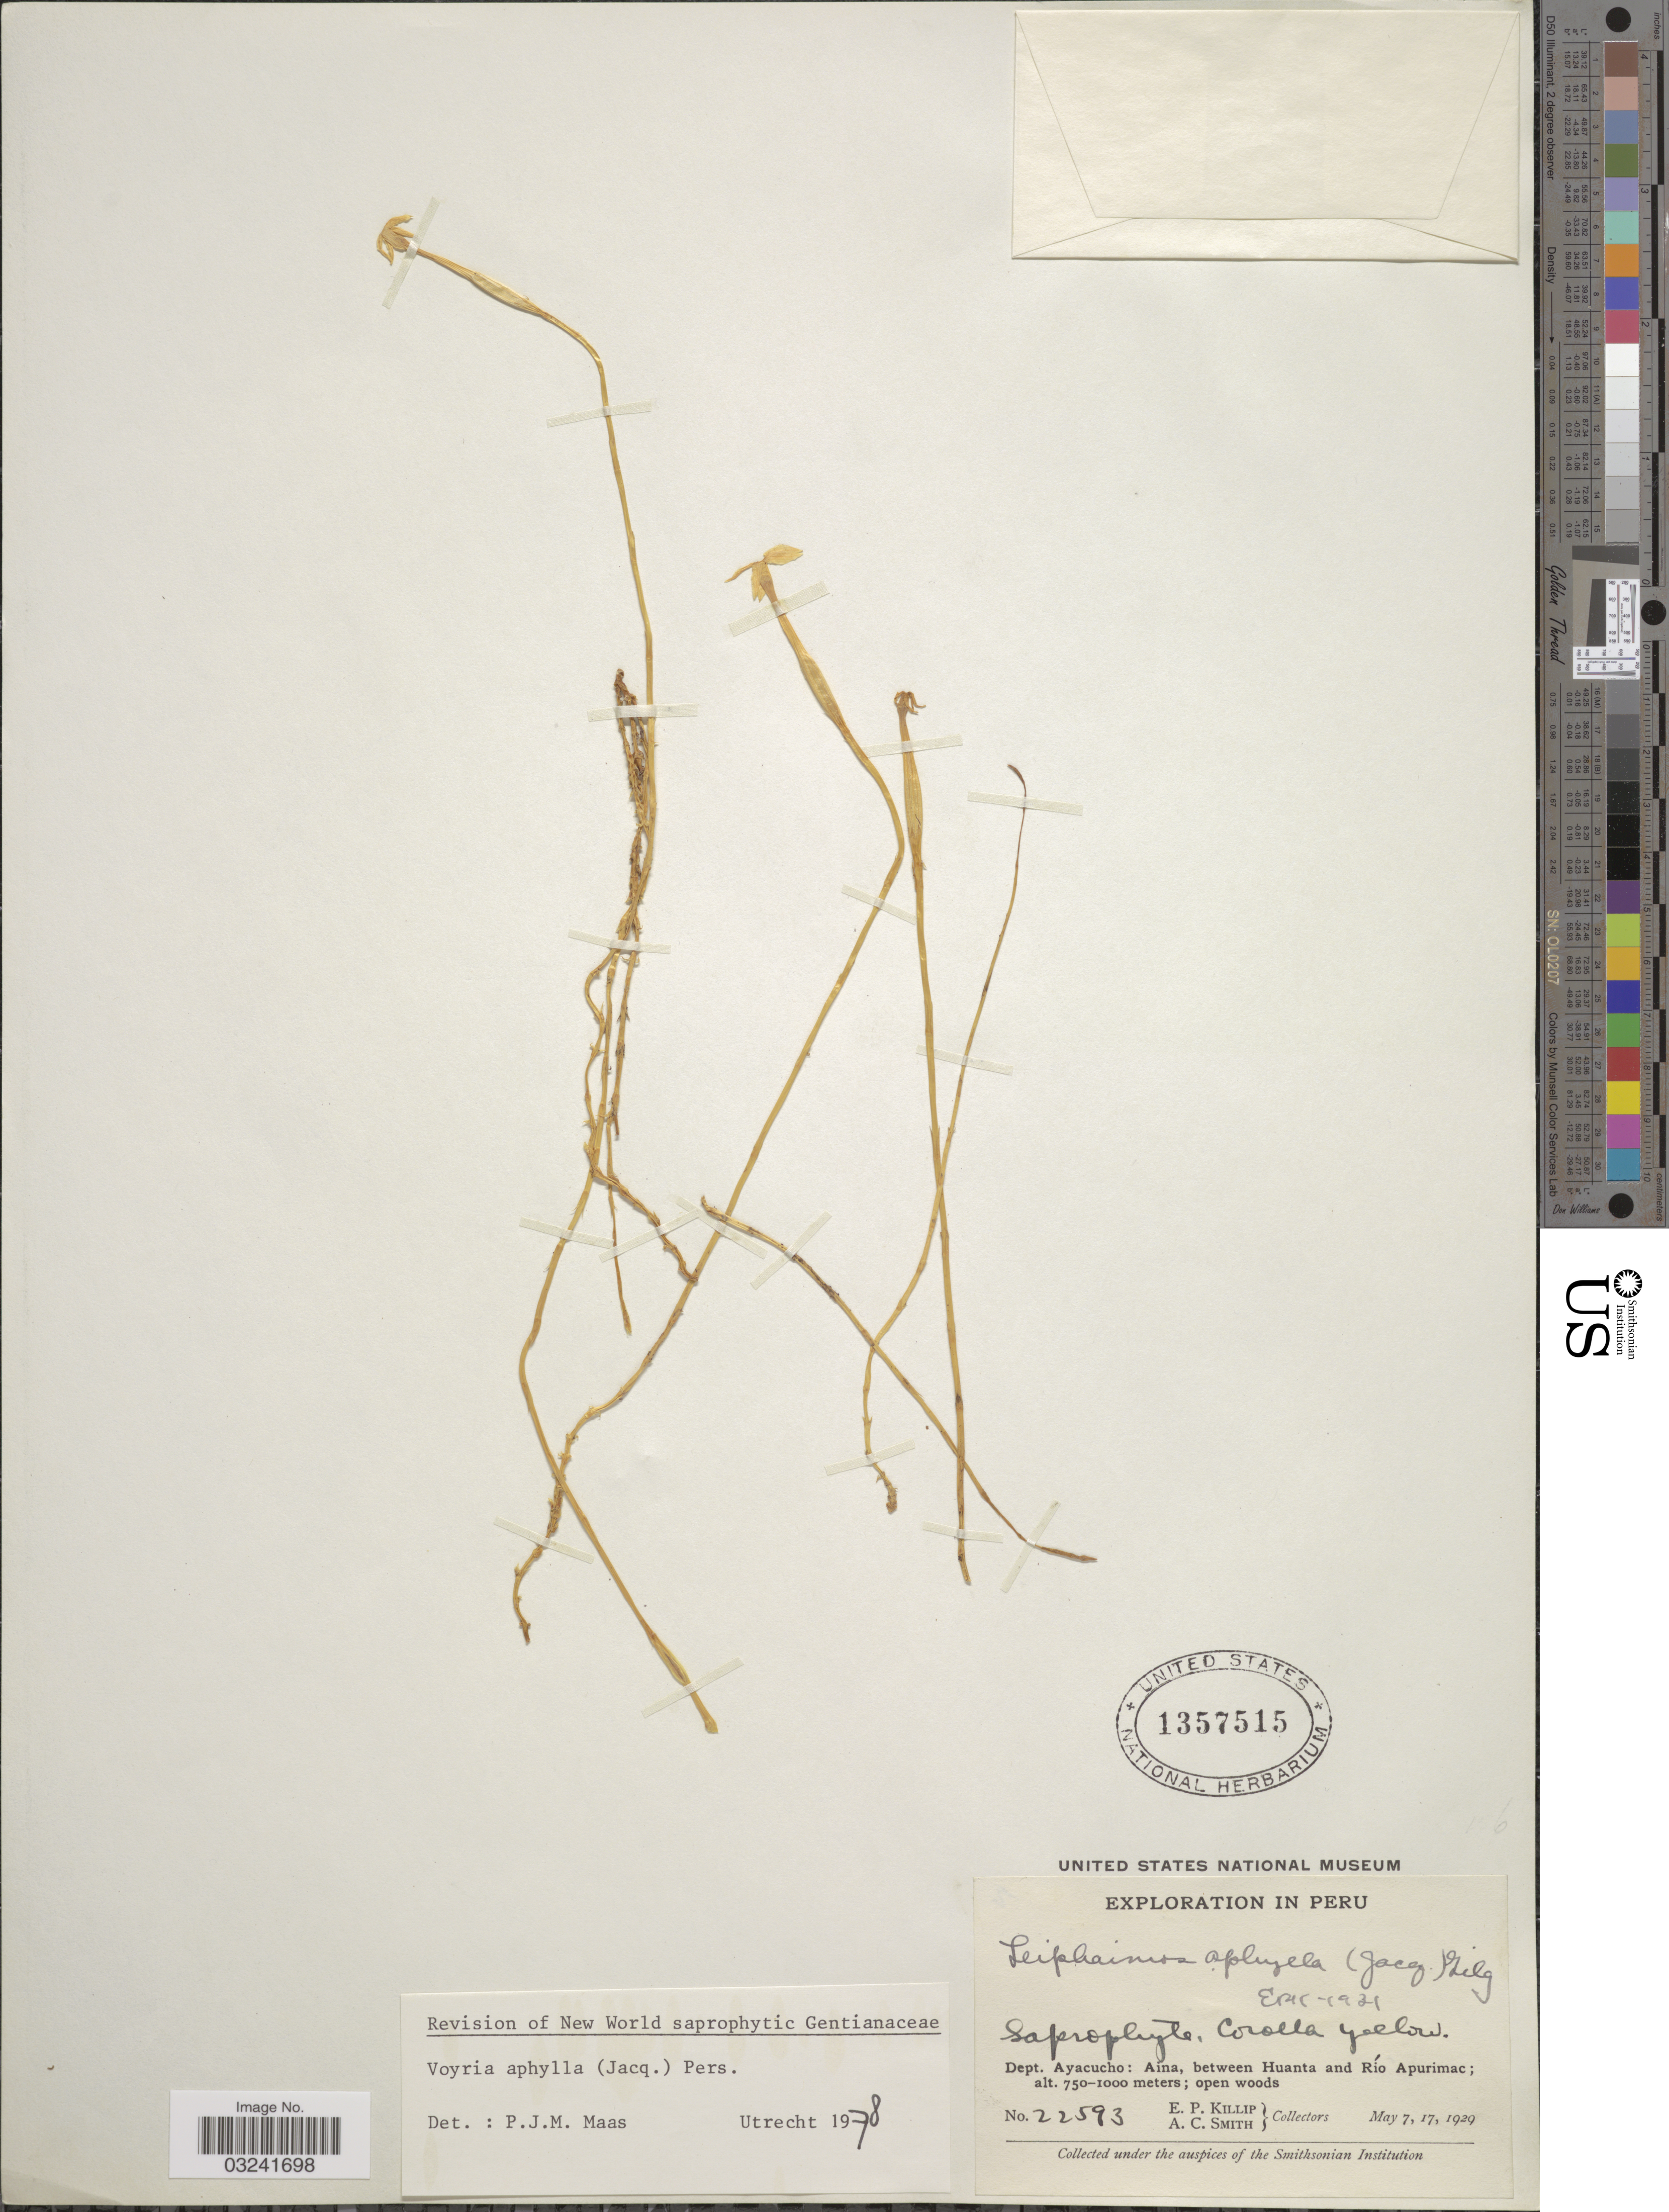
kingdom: Plantae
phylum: Tracheophyta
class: Magnoliopsida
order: Gentianales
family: Gentianaceae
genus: Voyria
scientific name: Voyria aphylla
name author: (Jacq.) Pers.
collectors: E. P. Killip & A. C. Smith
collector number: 22593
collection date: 1929-05-07/1929-05-17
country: Peru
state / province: Ayacucho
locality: Dept. Ayacucho: Aina, between Huanta and Río Apurimac.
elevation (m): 750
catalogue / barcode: US 1357515